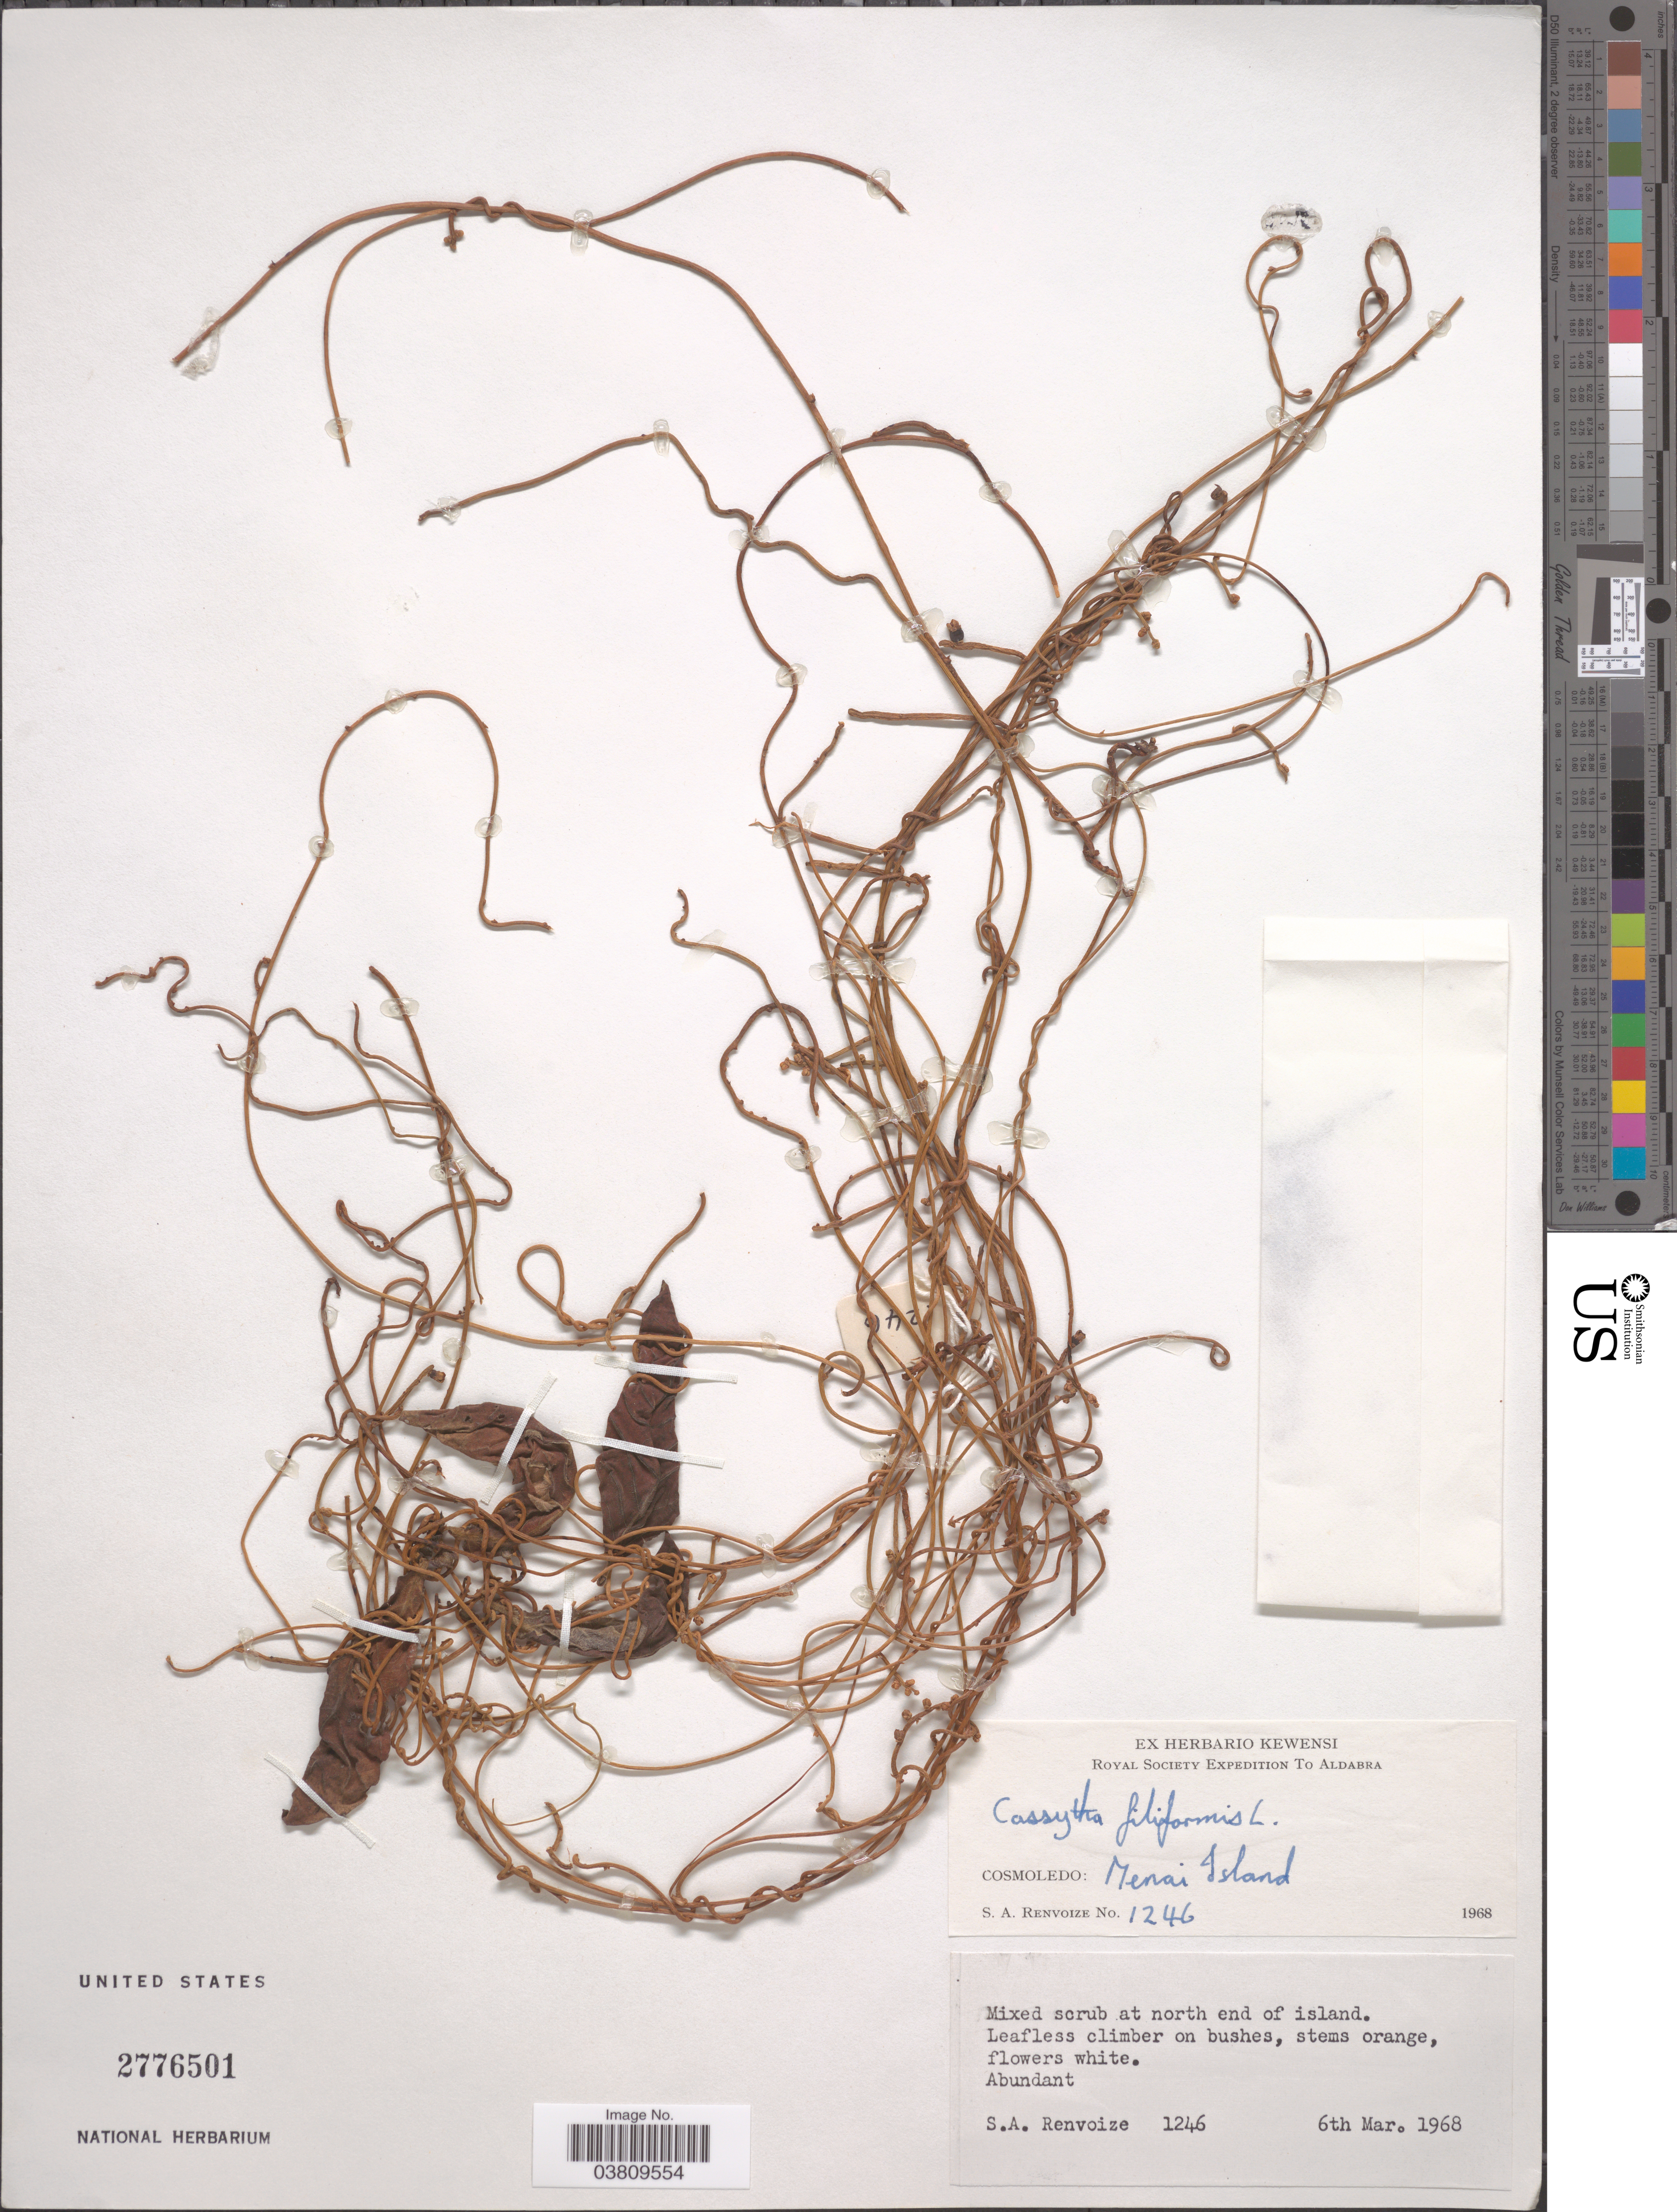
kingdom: Plantae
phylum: Tracheophyta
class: Magnoliopsida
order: Laurales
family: Lauraceae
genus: Cassytha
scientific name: Cassytha filiformis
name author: L.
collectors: S. A. Renvoize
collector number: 1246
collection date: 1968-03-06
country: Seychelles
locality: Aldabra. Cosmoledo: Menai Island. At north end of island.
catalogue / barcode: US 2776501